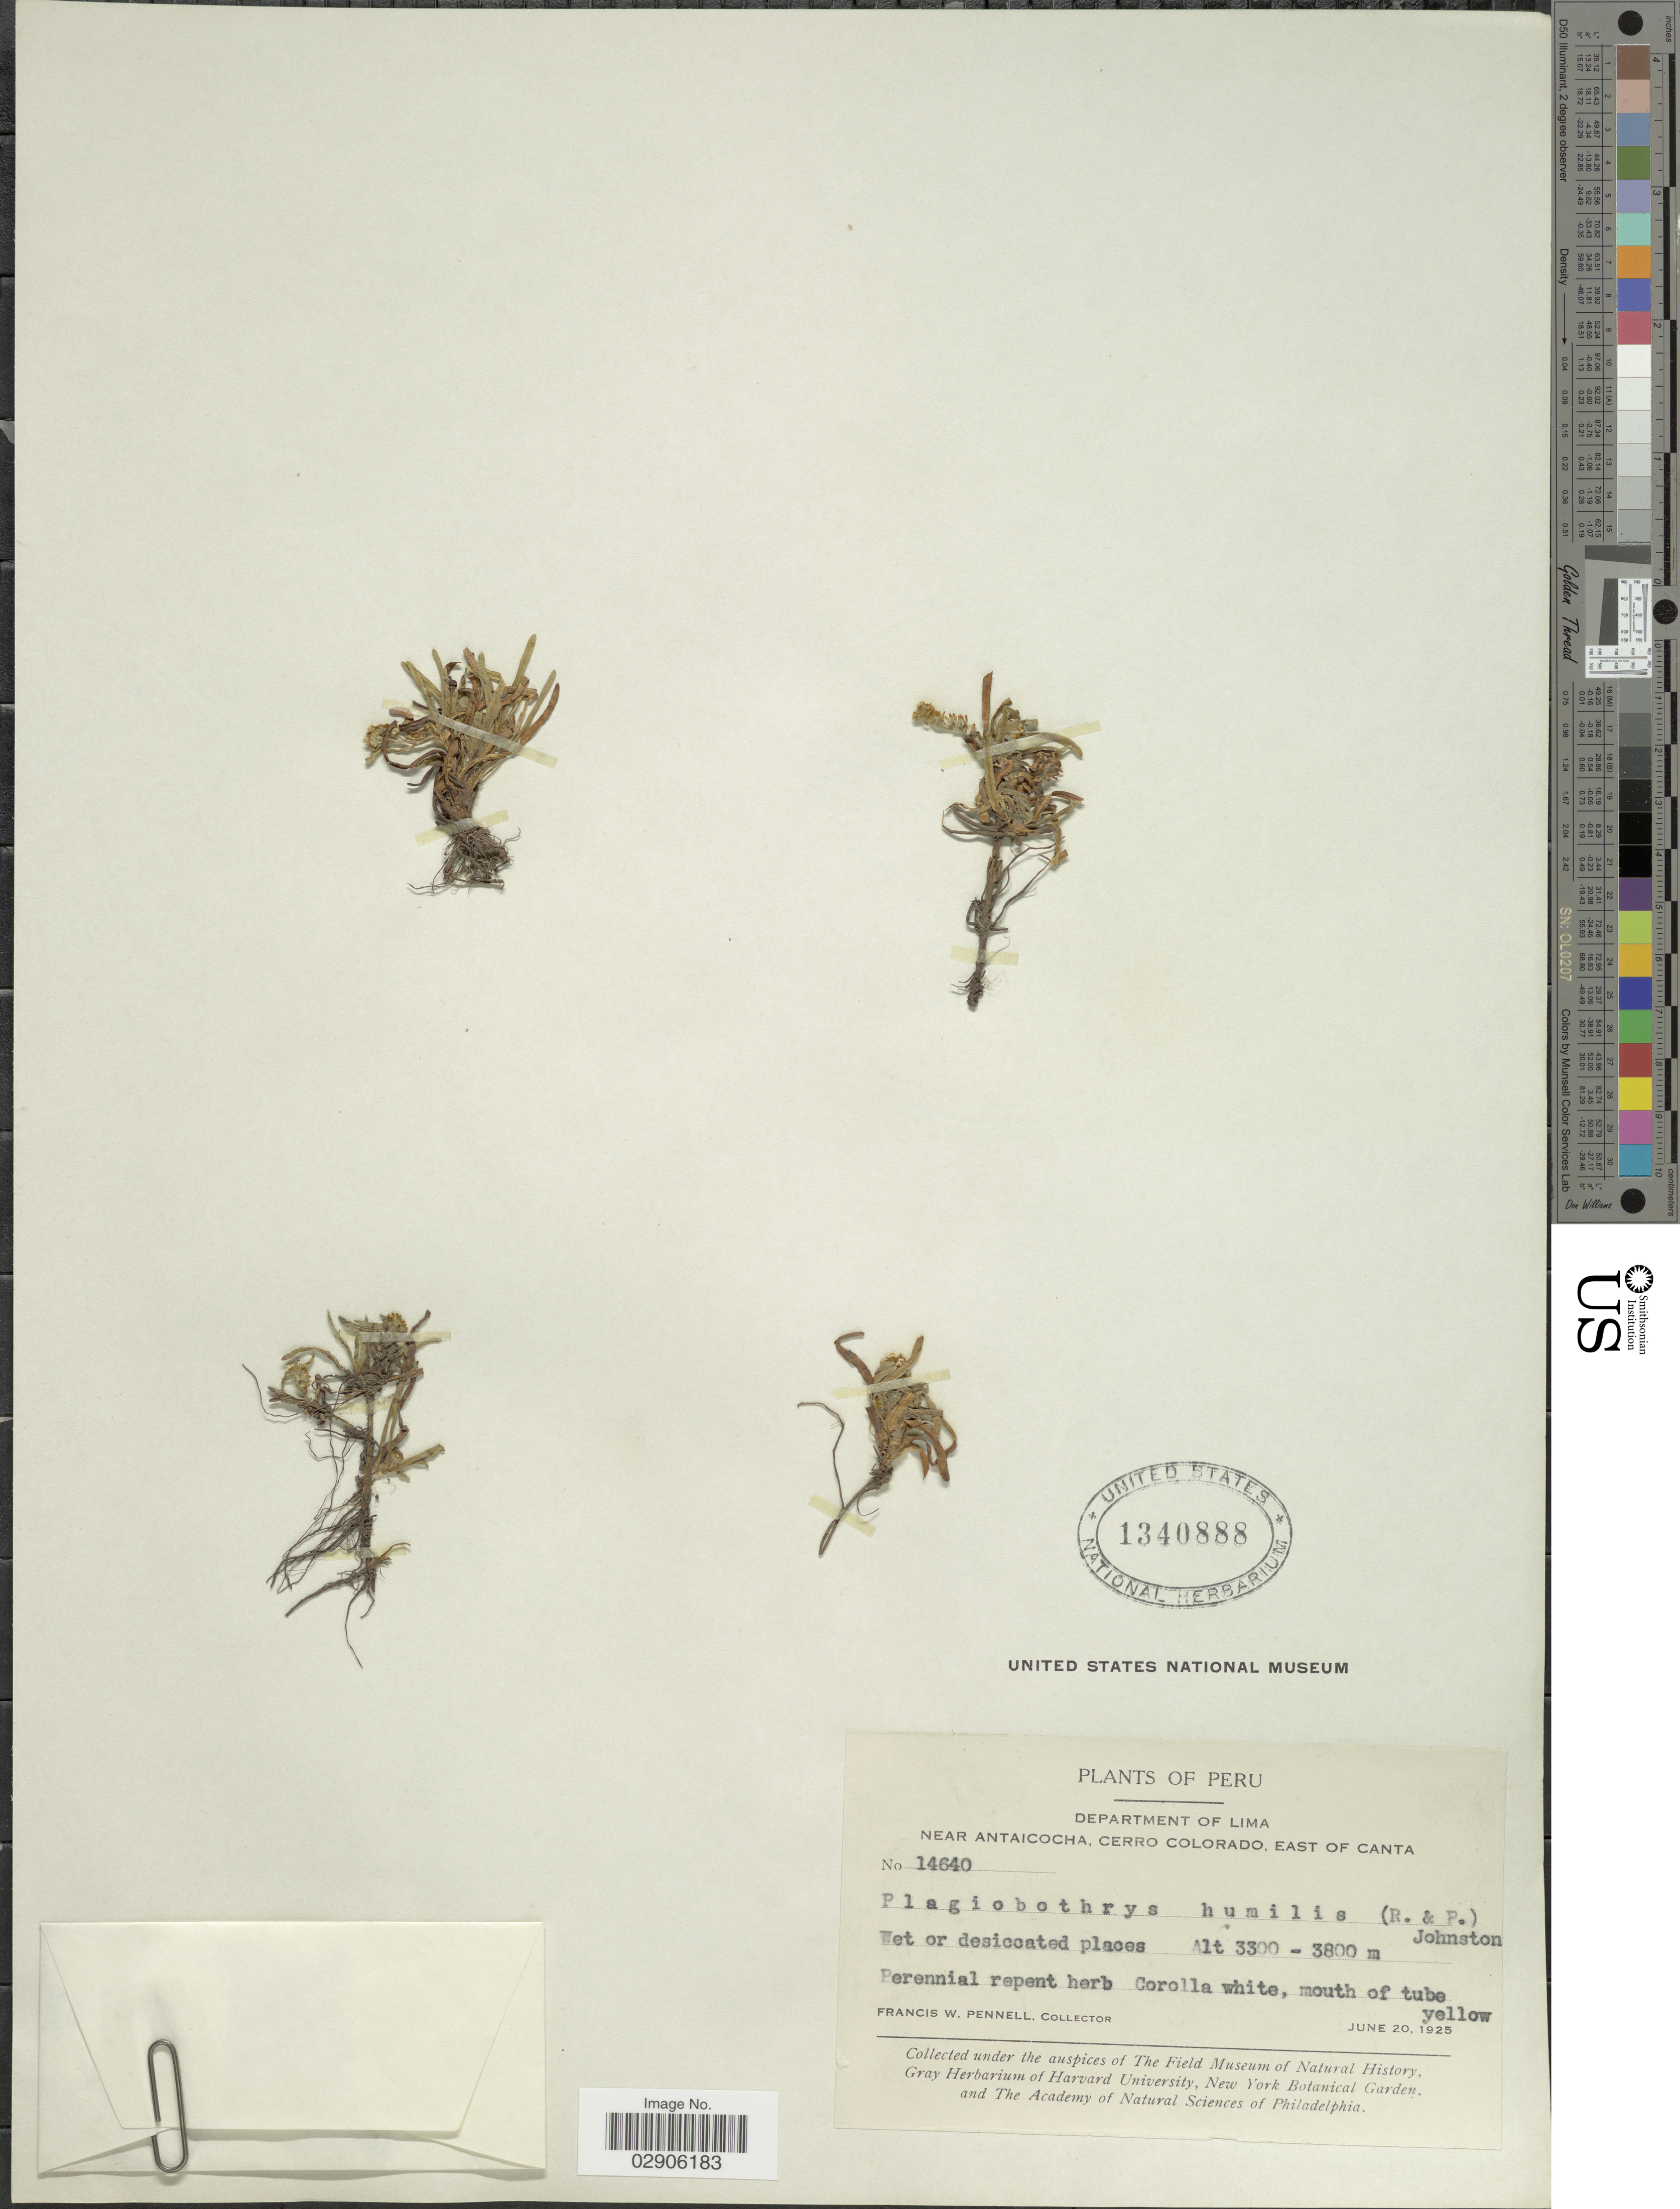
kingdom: Plantae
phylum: Tracheophyta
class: Magnoliopsida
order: Boraginales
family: Boraginaceae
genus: Plagiobothrys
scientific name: Plagiobothrys humilis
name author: (Ruiz & Pav.) I.M. Johnst.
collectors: F. W. Pennell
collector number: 14640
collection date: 1925-06-20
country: Peru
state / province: Lima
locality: Department of Lima, Near Antaicocha, Cerro Colorado, East of Canta.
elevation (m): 3300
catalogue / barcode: US 1340888